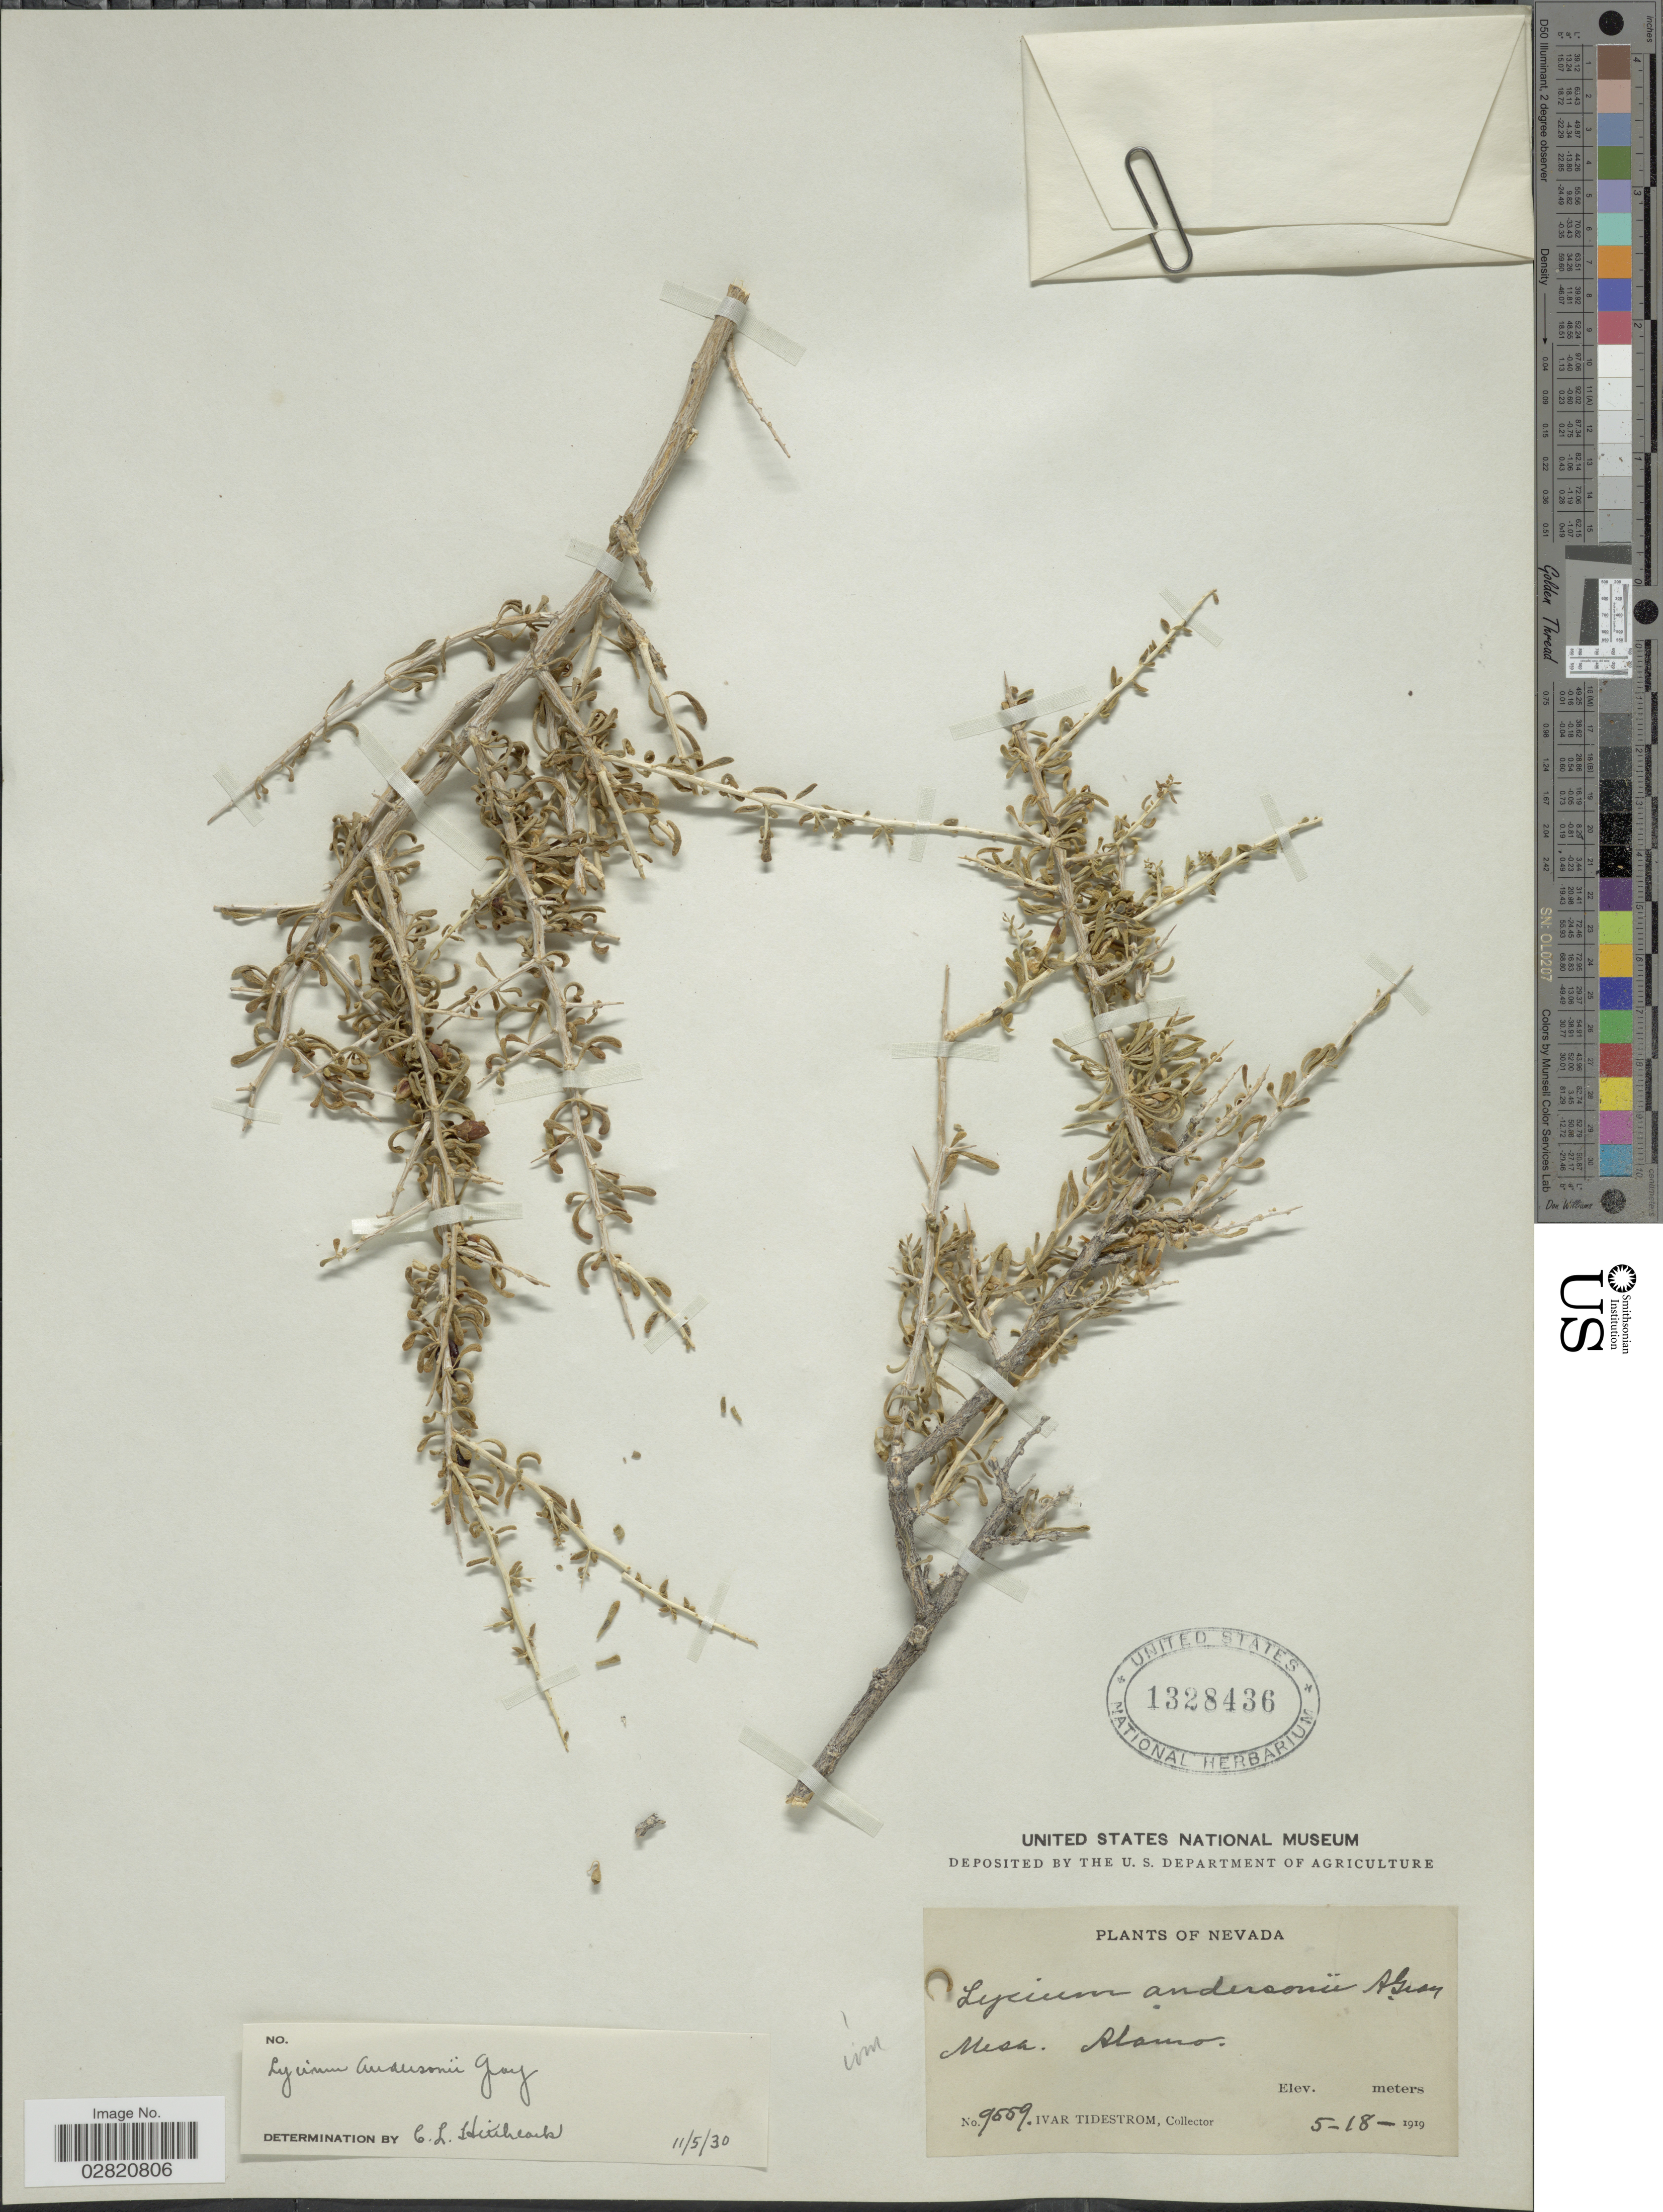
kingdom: Plantae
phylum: Tracheophyta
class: Magnoliopsida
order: Solanales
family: Solanaceae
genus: Lycium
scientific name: Lycium andersonii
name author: A. Gray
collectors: I. F. Tidestrom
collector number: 9559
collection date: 1919-05-18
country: United States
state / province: Nevada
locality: Mesa. Alamo.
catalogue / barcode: US 1328436